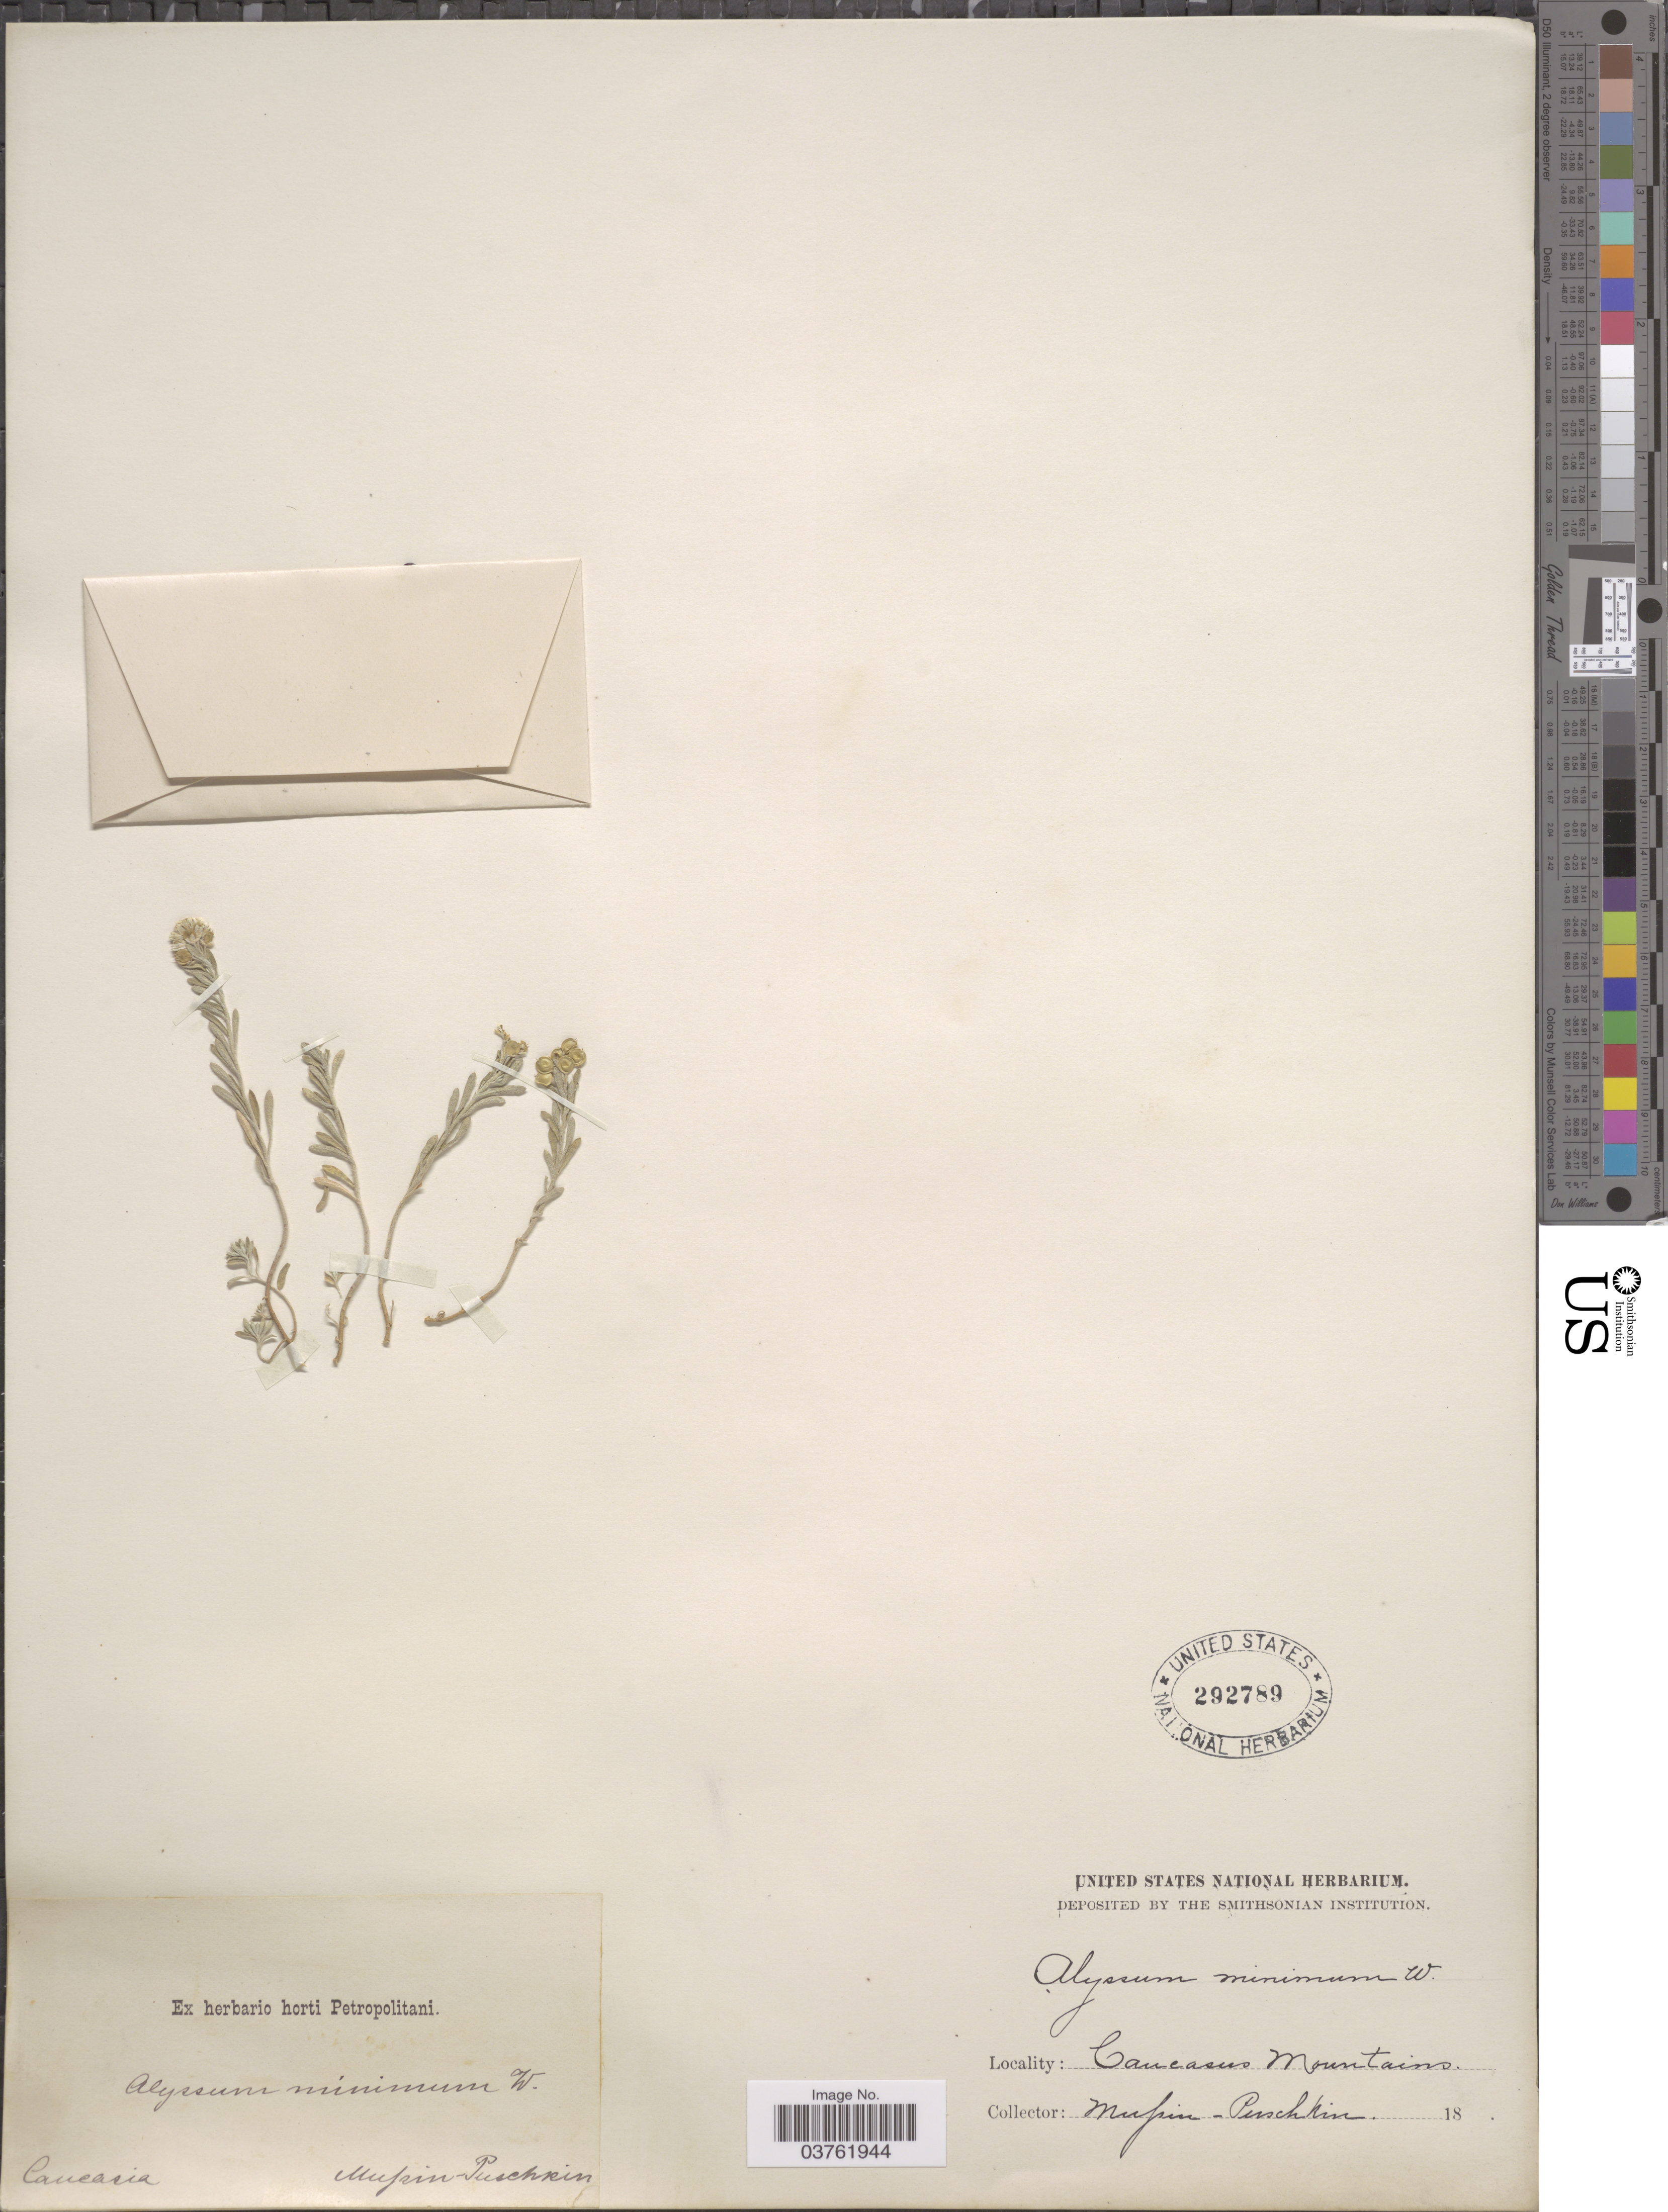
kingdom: Plantae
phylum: Tracheophyta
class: Magnoliopsida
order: Brassicales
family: Brassicaceae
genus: Alyssum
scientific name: Alyssum minimum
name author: L.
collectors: Mussin-Puschkin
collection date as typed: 18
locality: Caucasia. Caucasus Mountains.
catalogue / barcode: US 292789